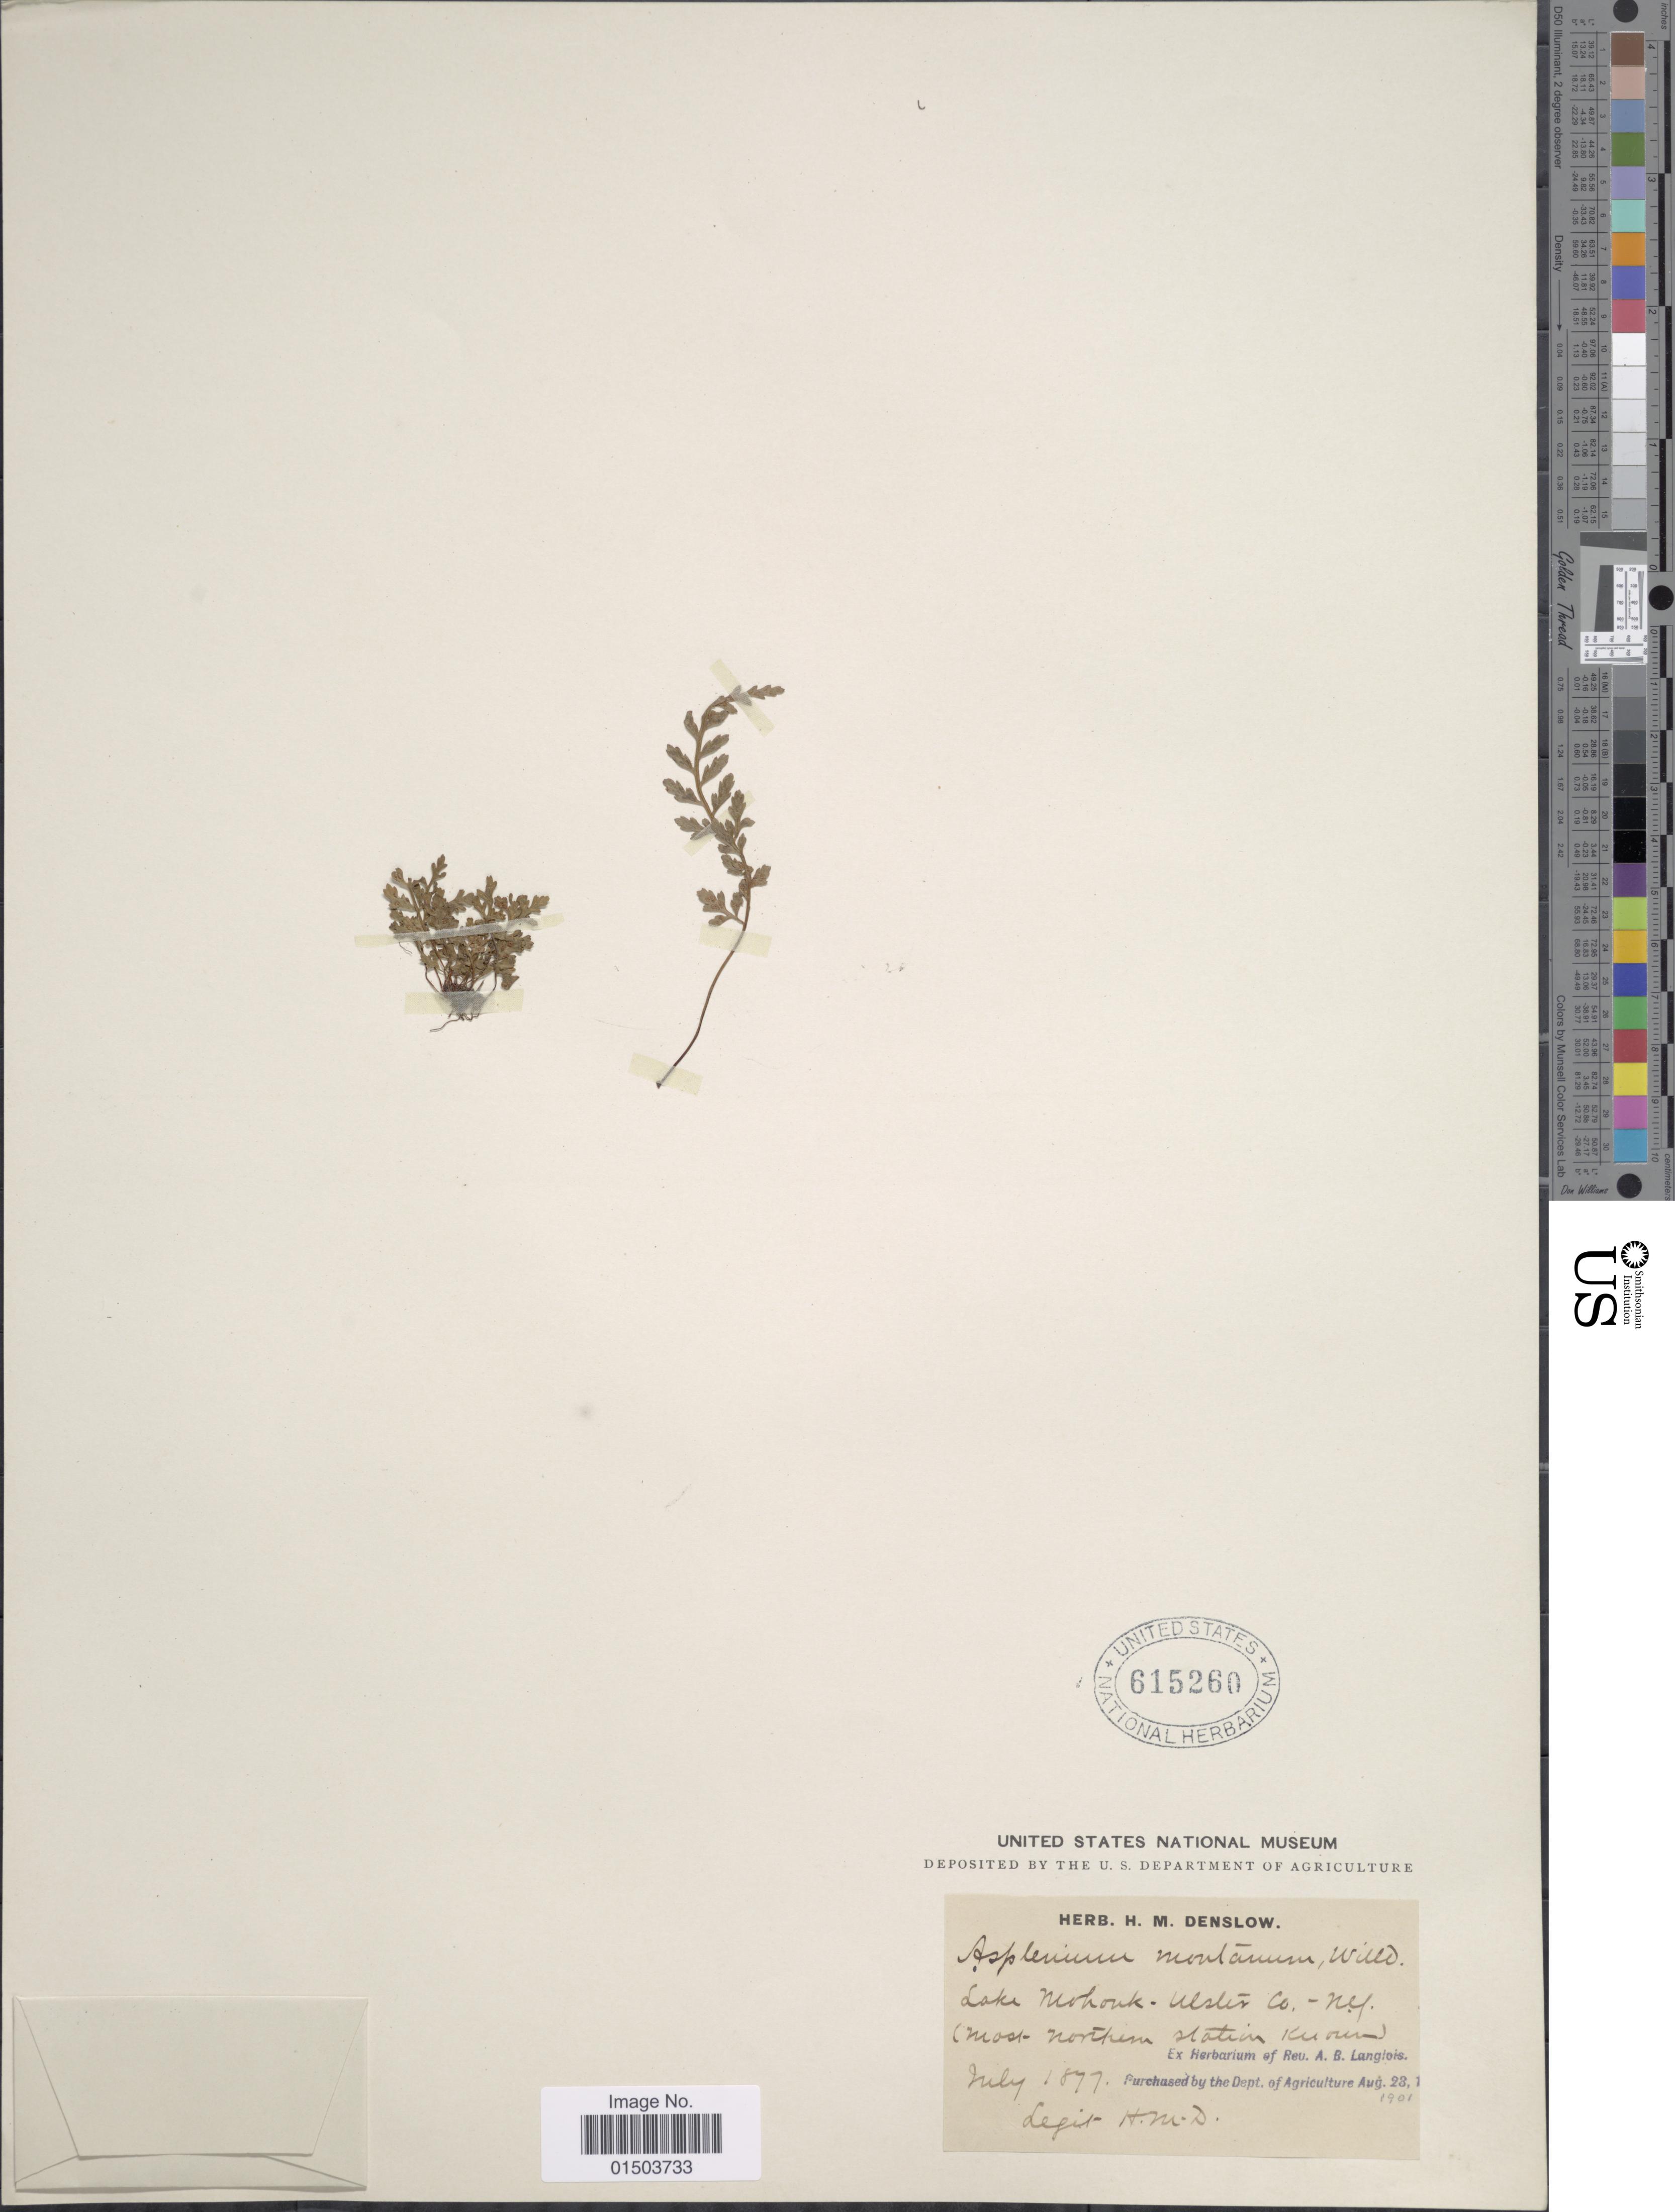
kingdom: Plantae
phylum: Tracheophyta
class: Polypodiopsida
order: Polypodiales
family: Aspleniaceae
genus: Asplenium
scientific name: Asplenium montanum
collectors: H. Denslow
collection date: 1877-07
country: United States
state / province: New York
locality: Lake Mohonk - Ulster Co. (most northern station Kuoun). [interpreted]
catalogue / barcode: US 615260